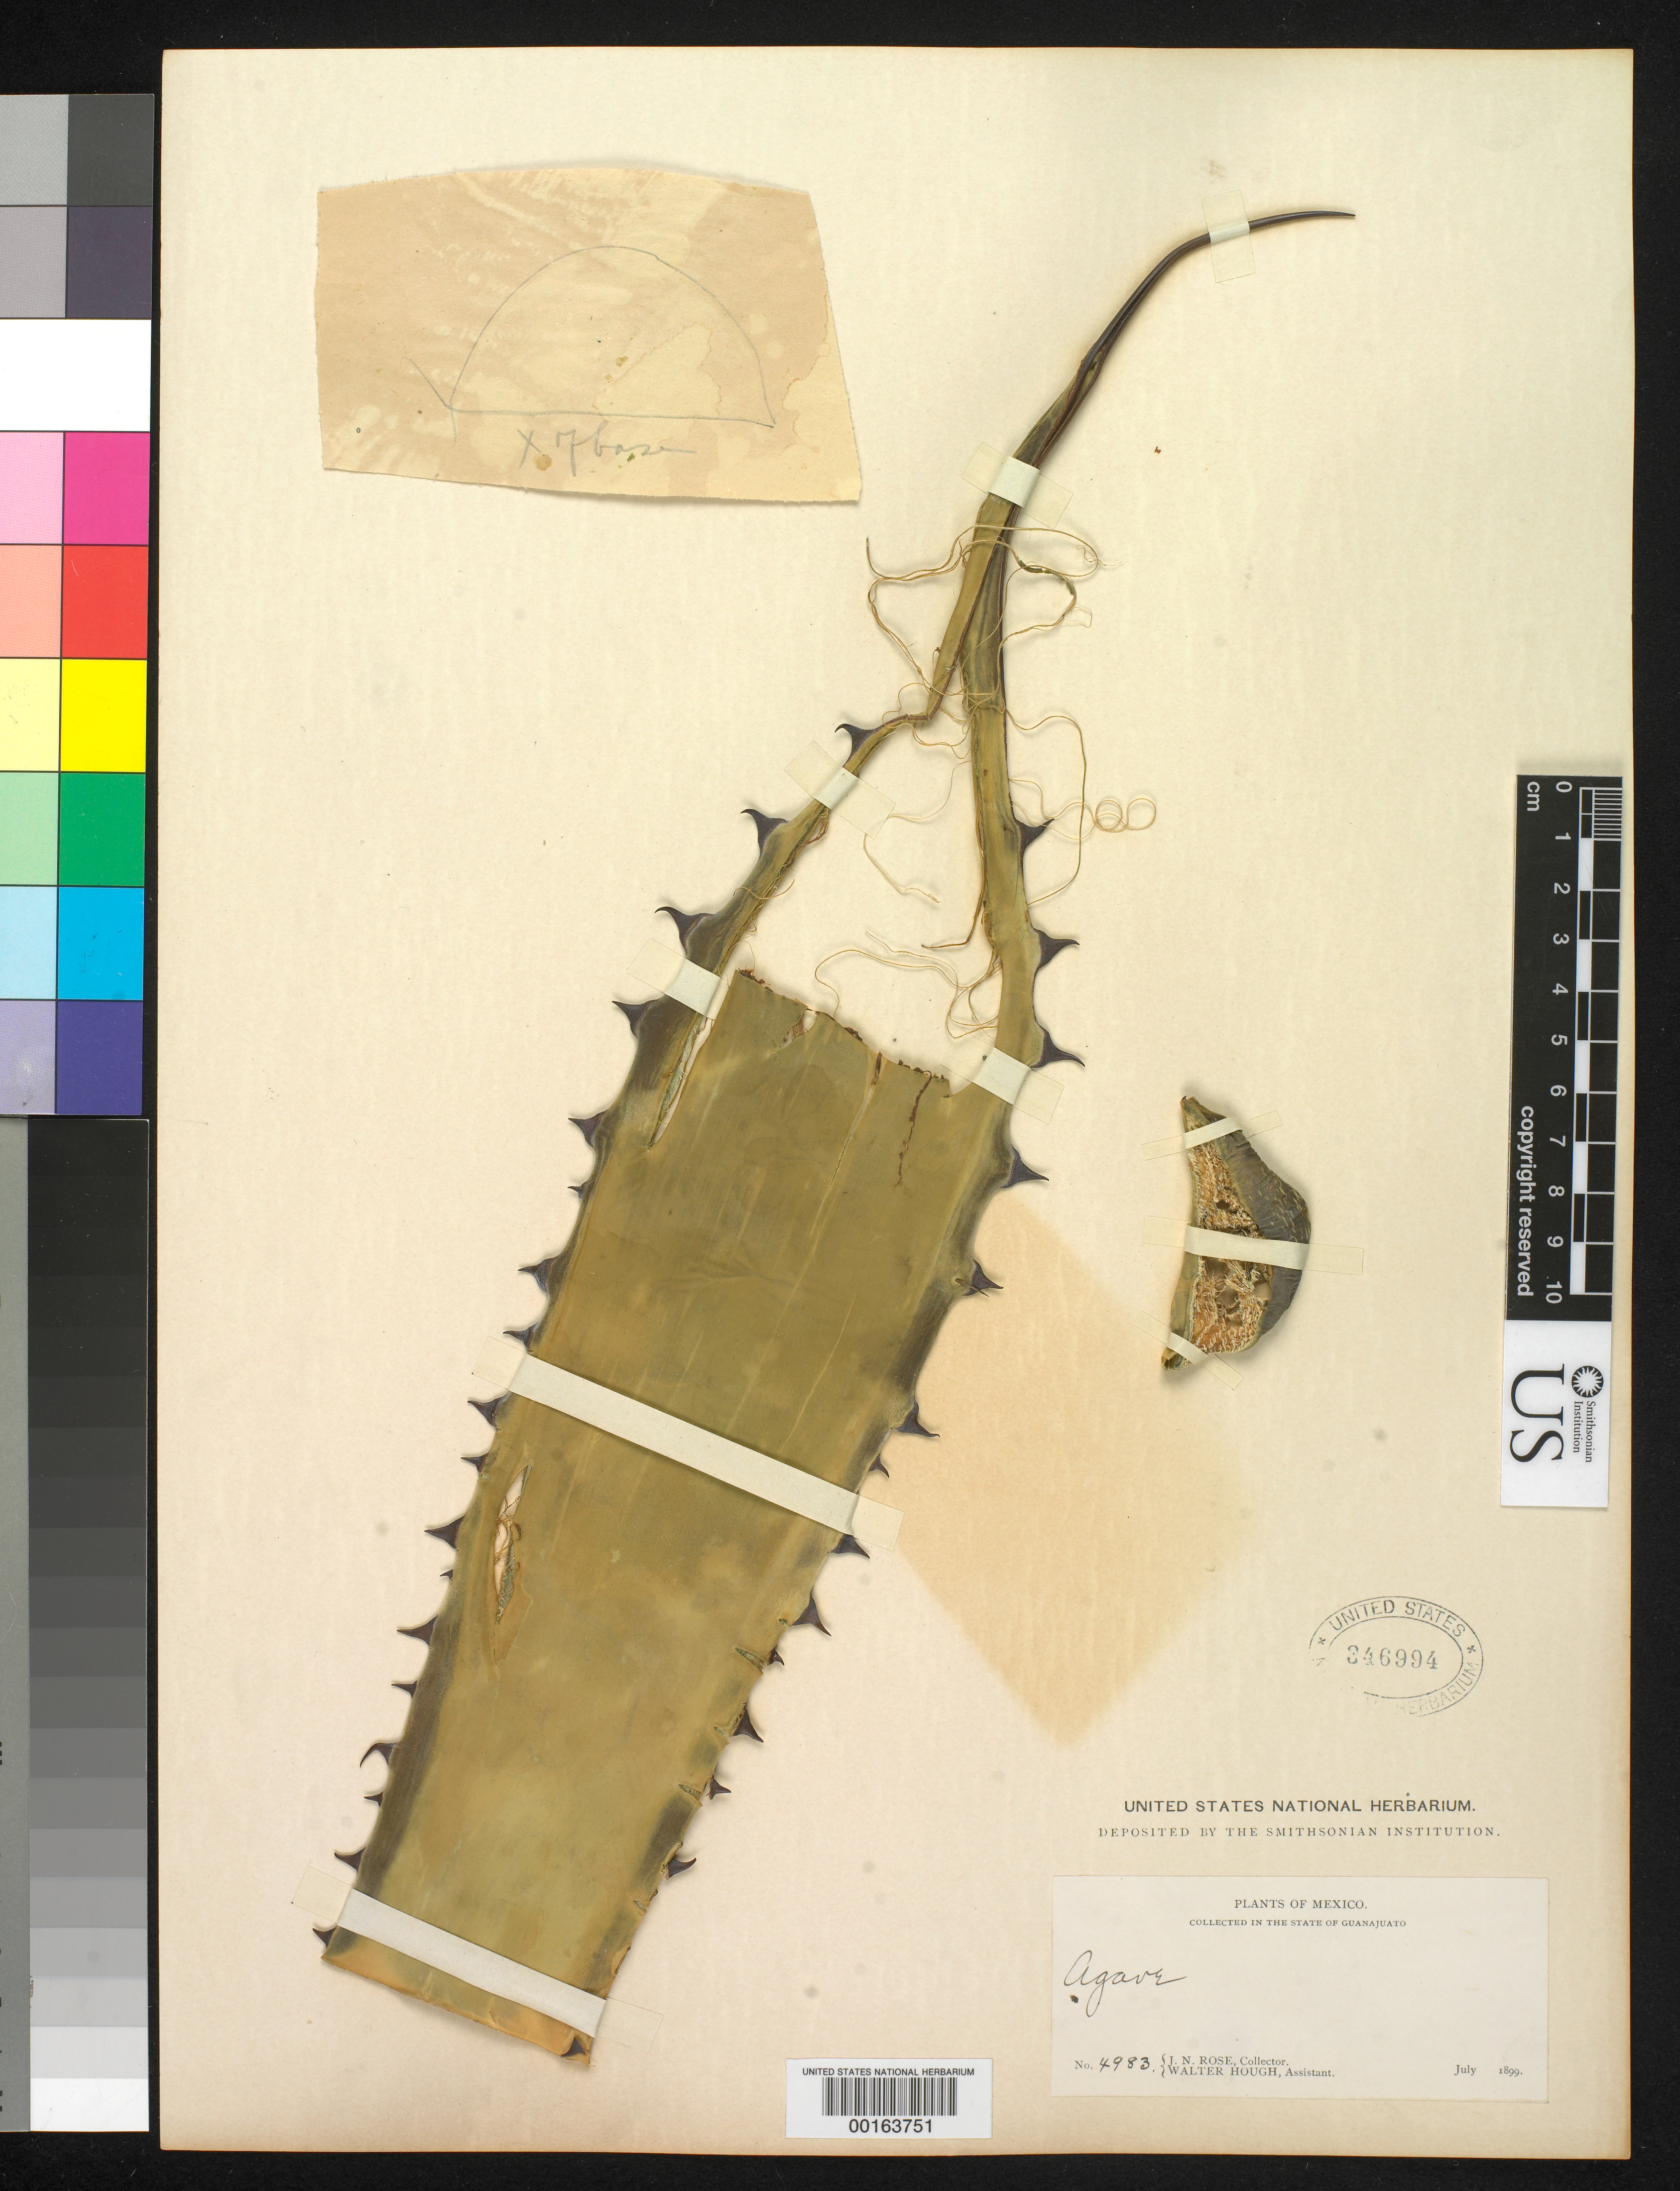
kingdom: Plantae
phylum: Tracheophyta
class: Liliopsida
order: Asparagales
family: Asparagaceae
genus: Agave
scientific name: Agave sp.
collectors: J. N. Rose & W. Hough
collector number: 4983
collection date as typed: Jul 1899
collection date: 1899-07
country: Mexico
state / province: Guanajuato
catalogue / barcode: US 346994